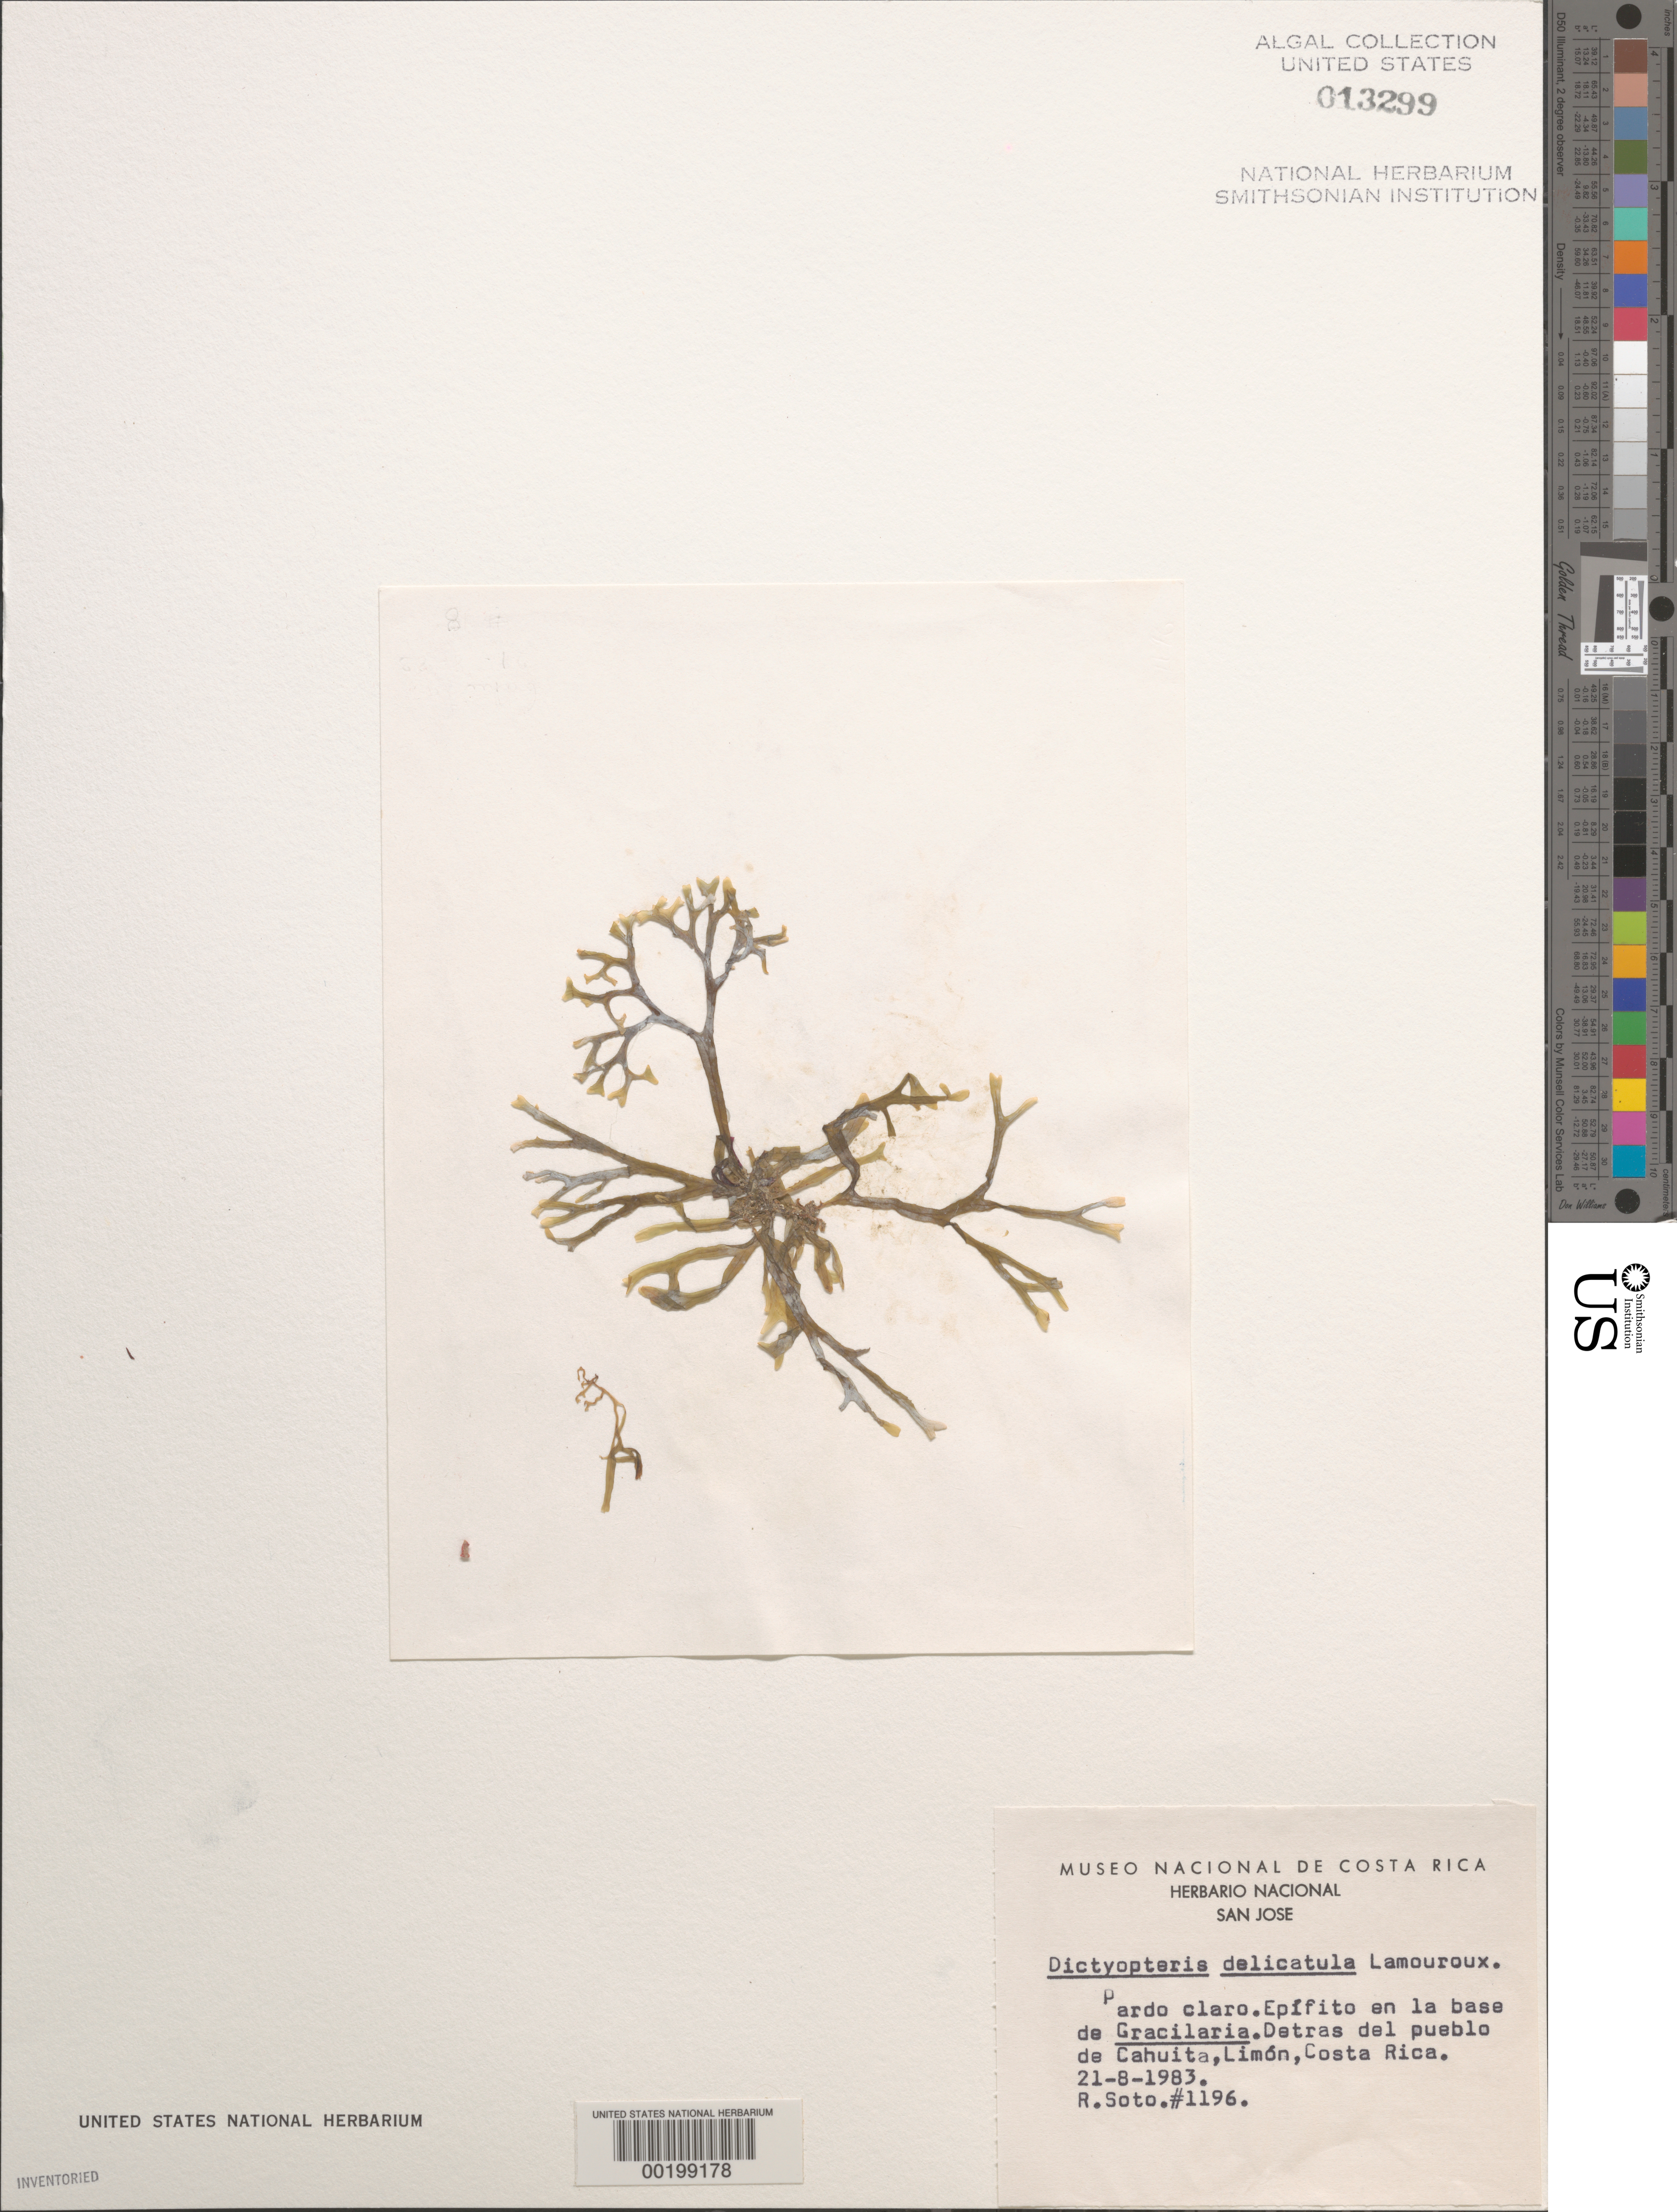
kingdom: Chromista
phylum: Ochrophyta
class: Phaeophyceae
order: Dictyotales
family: Dictyotaceae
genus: Dictyopteris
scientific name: Dictyopteris delicatula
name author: J.V.Lamouroux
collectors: R. Soto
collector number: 1196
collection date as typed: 21 Aug 1983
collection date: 1983-08-21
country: Costa Rica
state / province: Limón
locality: Cahuita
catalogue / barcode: US 13299